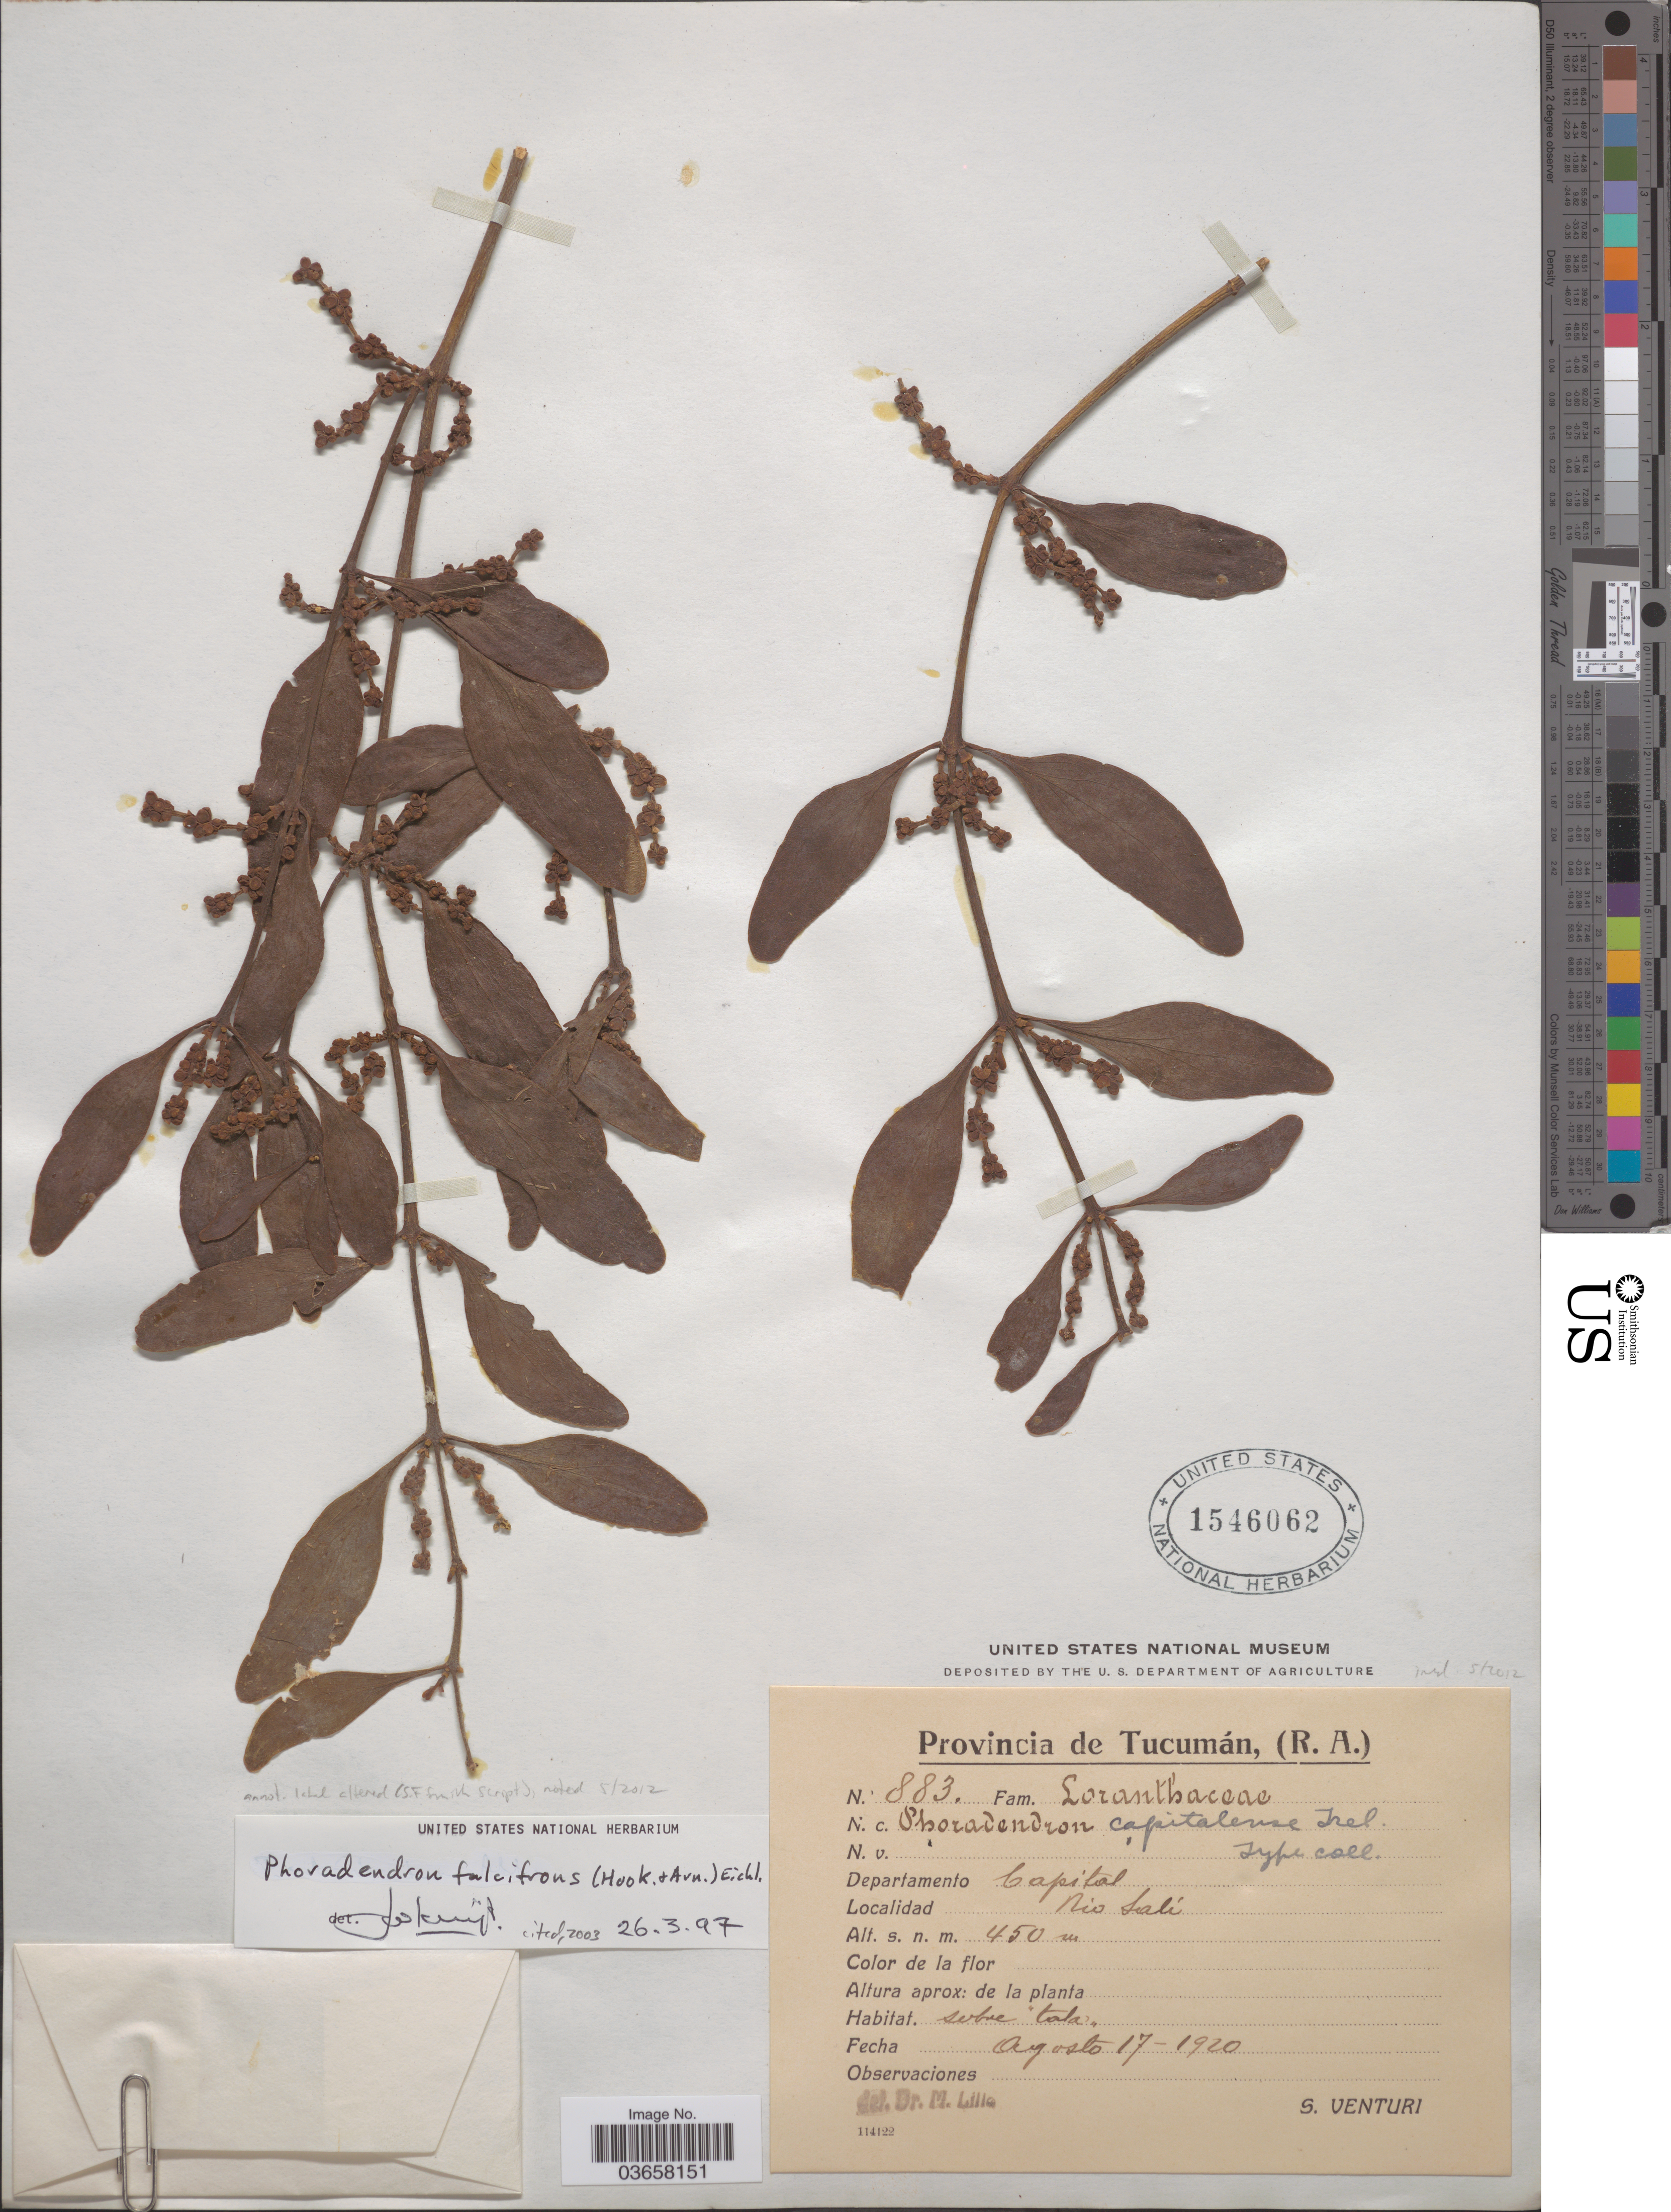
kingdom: Plantae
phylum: Tracheophyta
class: Magnoliopsida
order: Santalales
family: Viscaceae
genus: Phoradendron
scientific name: Phoradendron falcifrons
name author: (Hook. & Arn.) Eichler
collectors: S. Venturi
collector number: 883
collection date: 1920-08-17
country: Argentina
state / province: Tucuman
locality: Departamento Capital. Rio Sali.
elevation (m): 450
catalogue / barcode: US 1546062